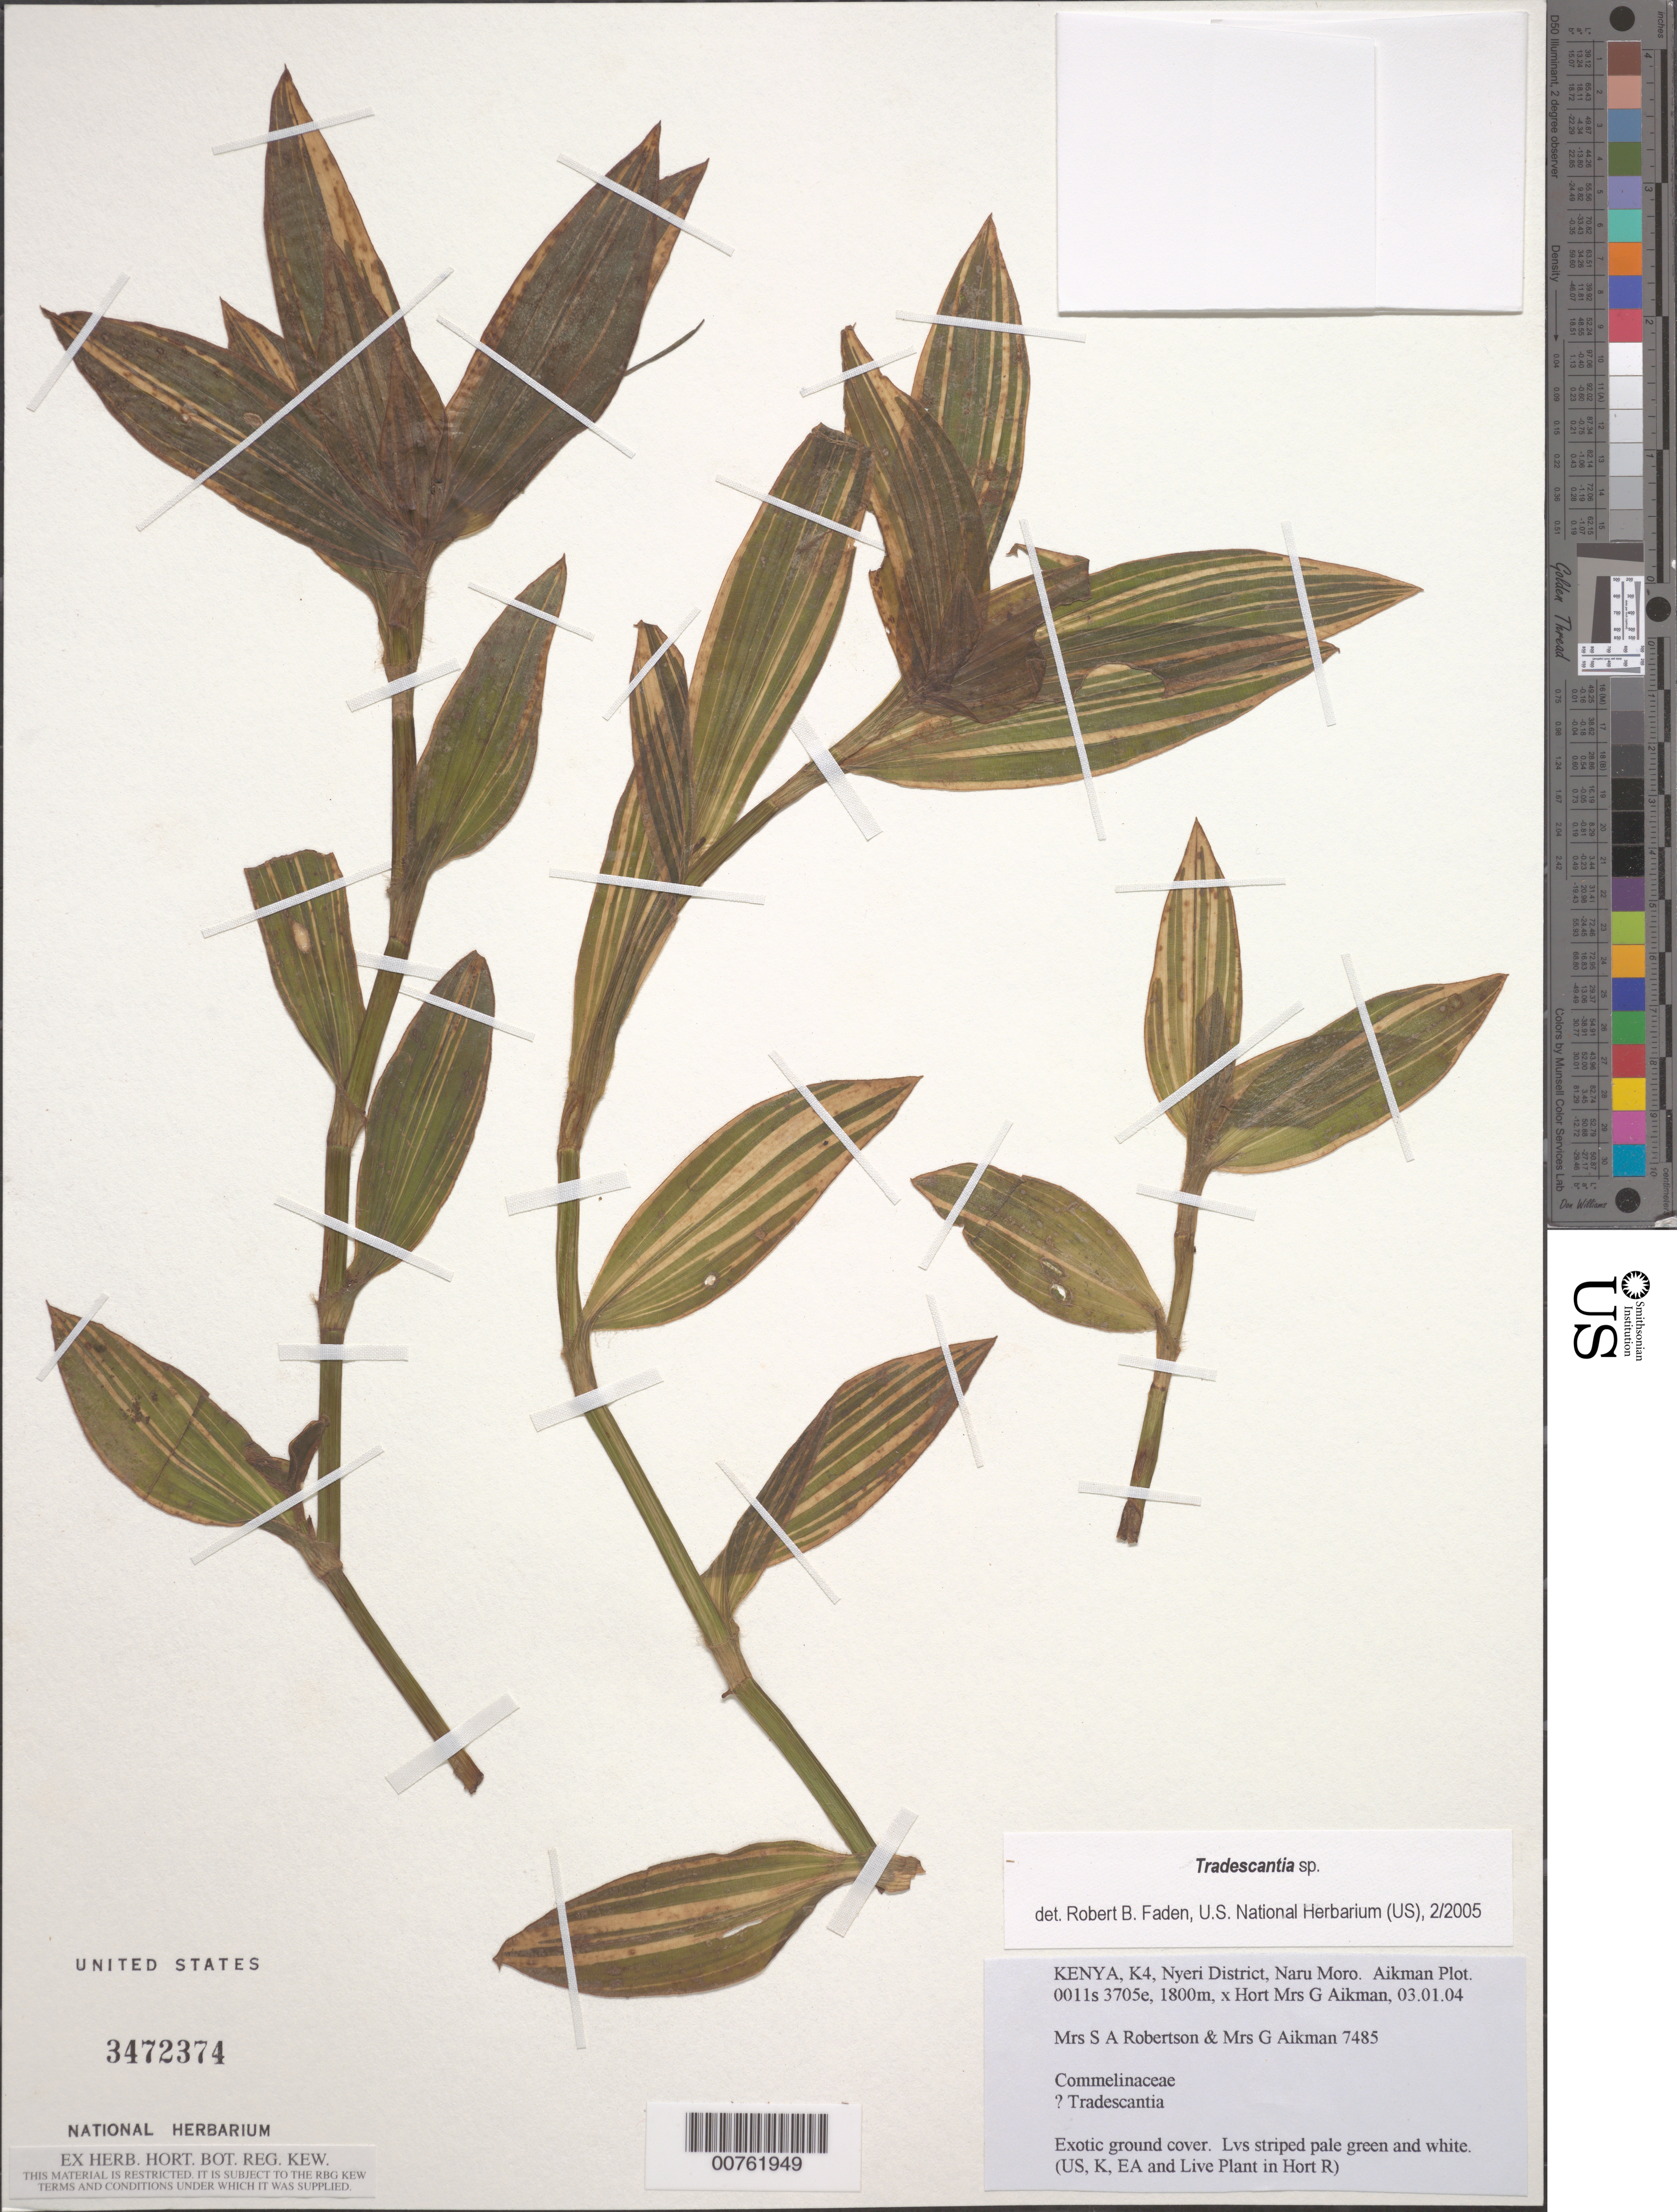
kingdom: Plantae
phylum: Tracheophyta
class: Liliopsida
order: Commelinales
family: Commelinaceae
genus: Tradescantia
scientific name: Tradescantia sp.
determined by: Faden, Robert B., (US), Smithsonian Institution - National Museum of Natural History (UNITED STATES)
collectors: S. A. Robertson et al.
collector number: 7485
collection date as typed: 03 Jan 2004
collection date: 2004-01-03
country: Kenya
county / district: Nyeri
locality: K4 Naru Moro. Aikman Plot.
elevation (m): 1800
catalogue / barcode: US 3472374